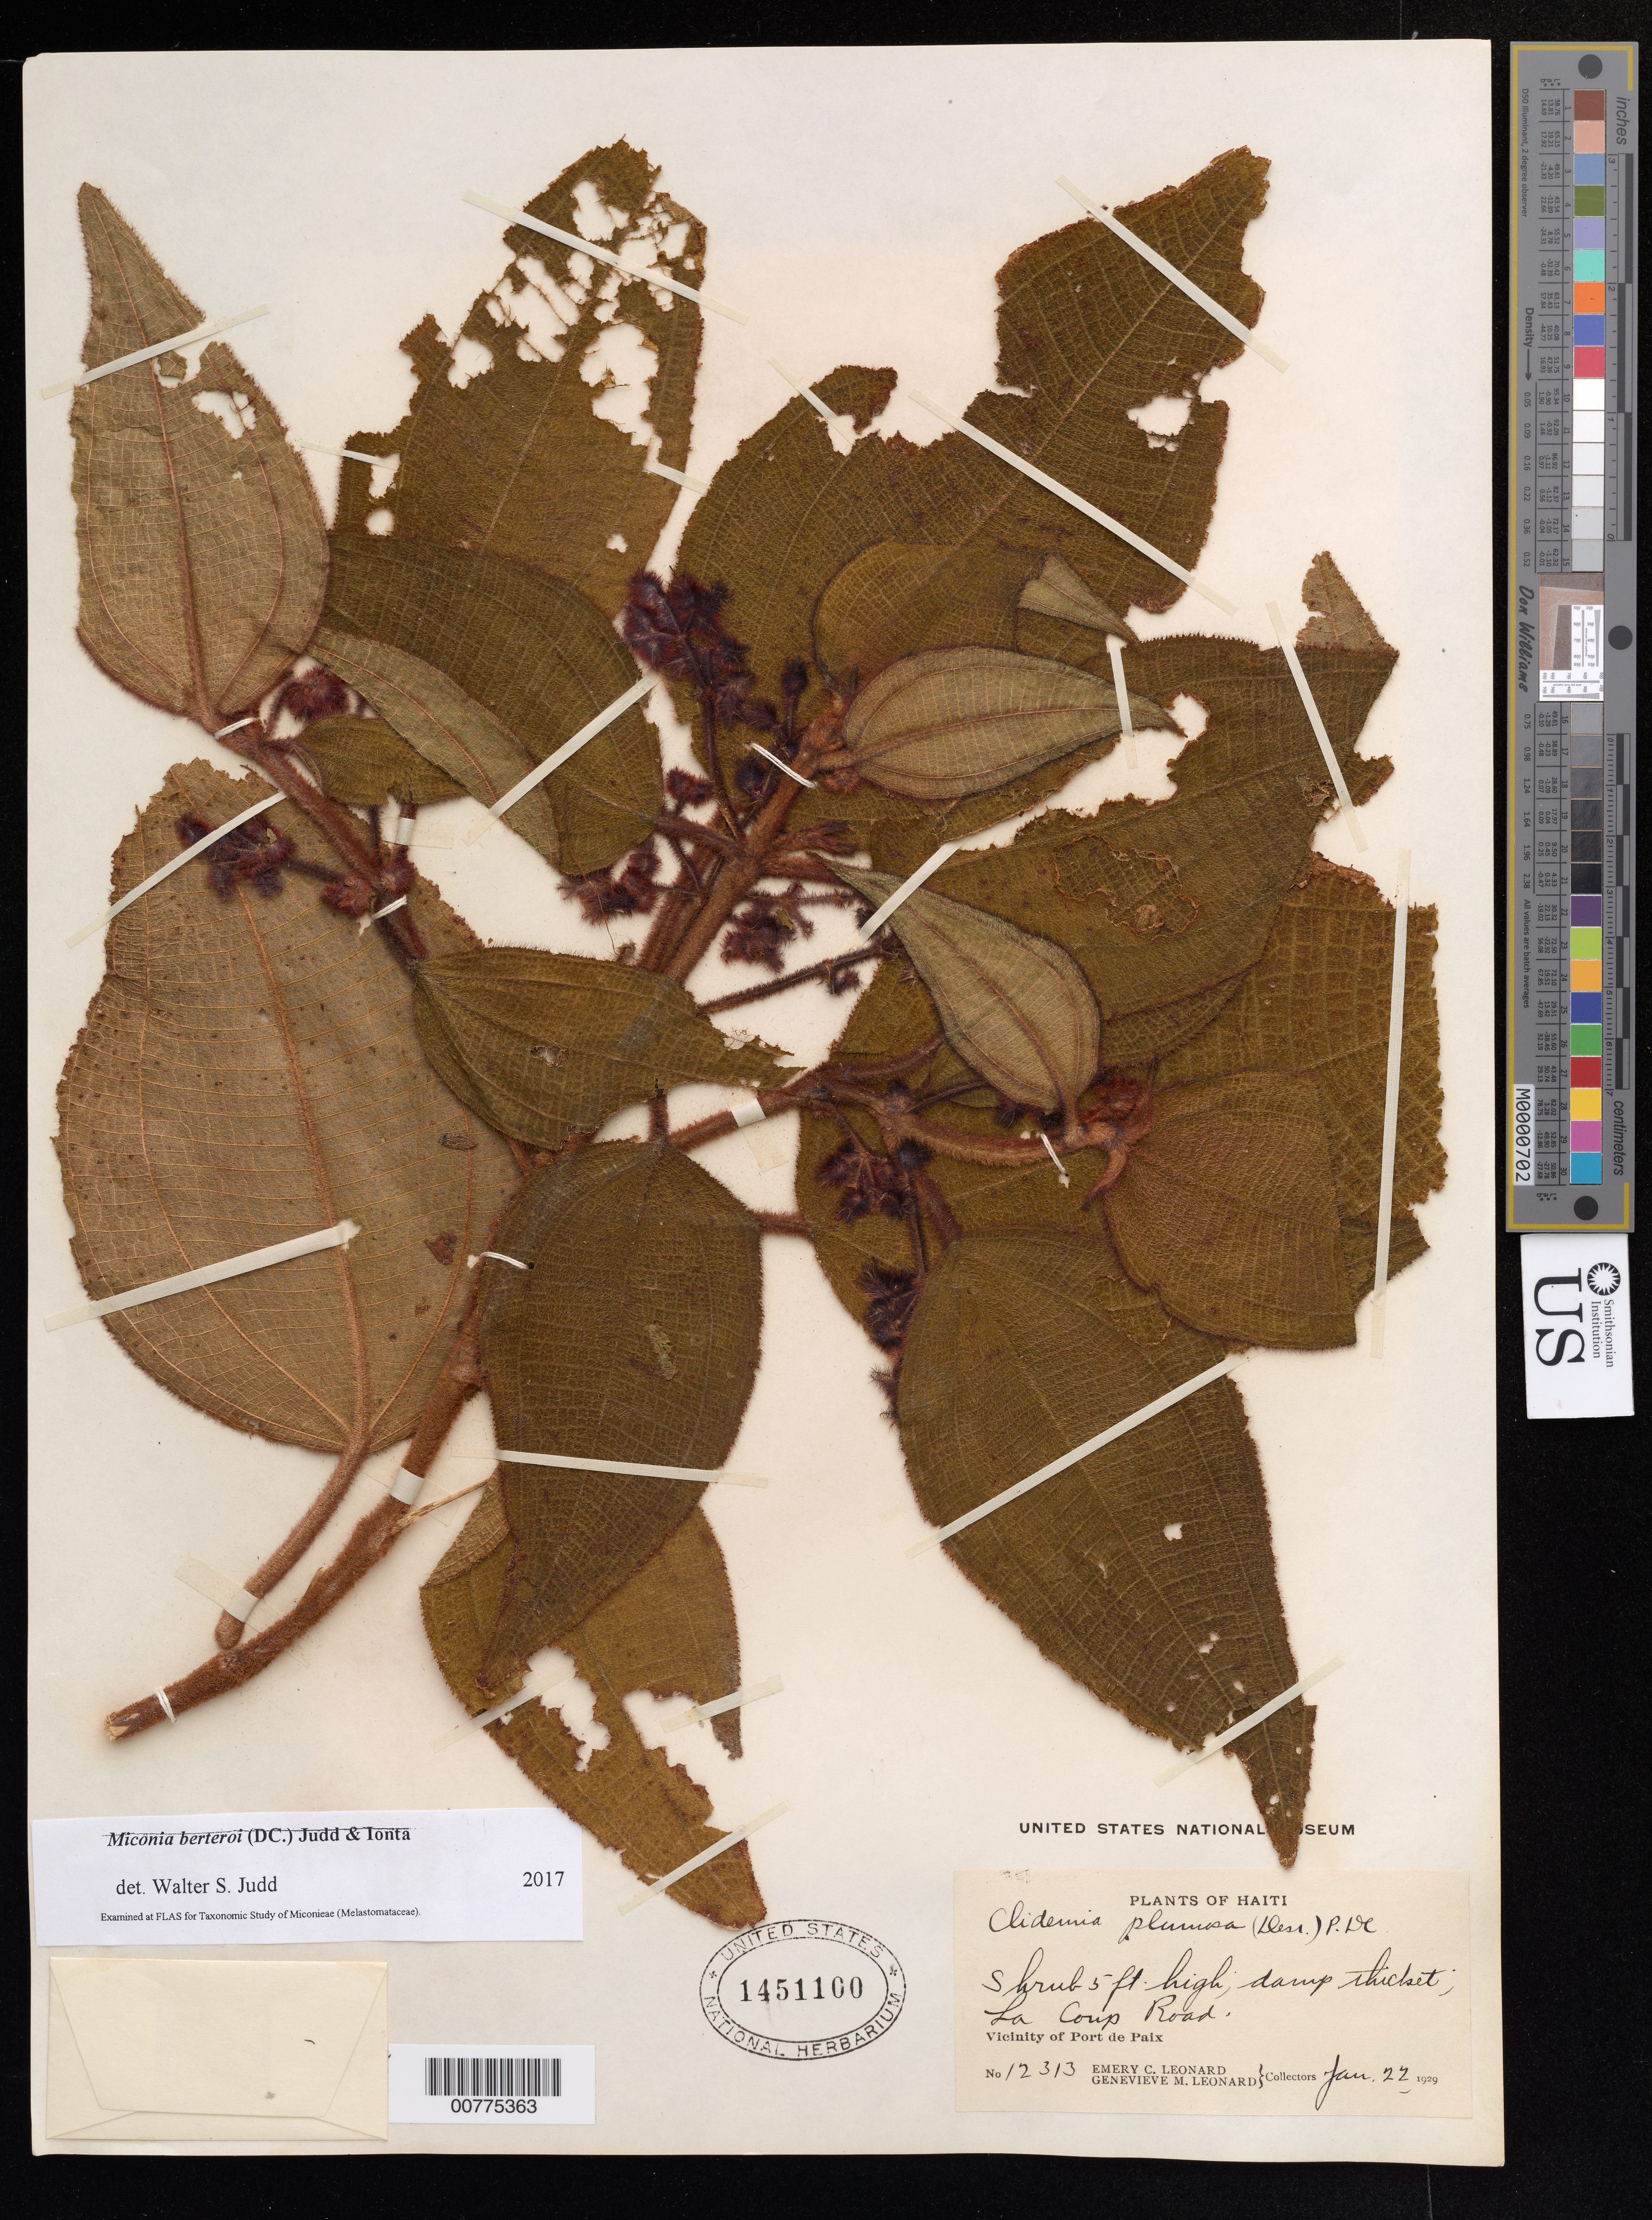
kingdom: Plantae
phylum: Tracheophyta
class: Magnoliopsida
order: Myrtales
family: Melastomataceae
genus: Miconia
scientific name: Miconia berteroi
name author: (DC.) Judd & Ionta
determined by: Judd, Walter S.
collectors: E. C. Leonard & G. M. Leonard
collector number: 12313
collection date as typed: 22 Jan 1929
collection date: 1929-01-22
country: Haiti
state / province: Nord-Ouest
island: Hispaniola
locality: Vicinity of Port de Paix, La Coup Road.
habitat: Damp thicket.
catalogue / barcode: US 1451100